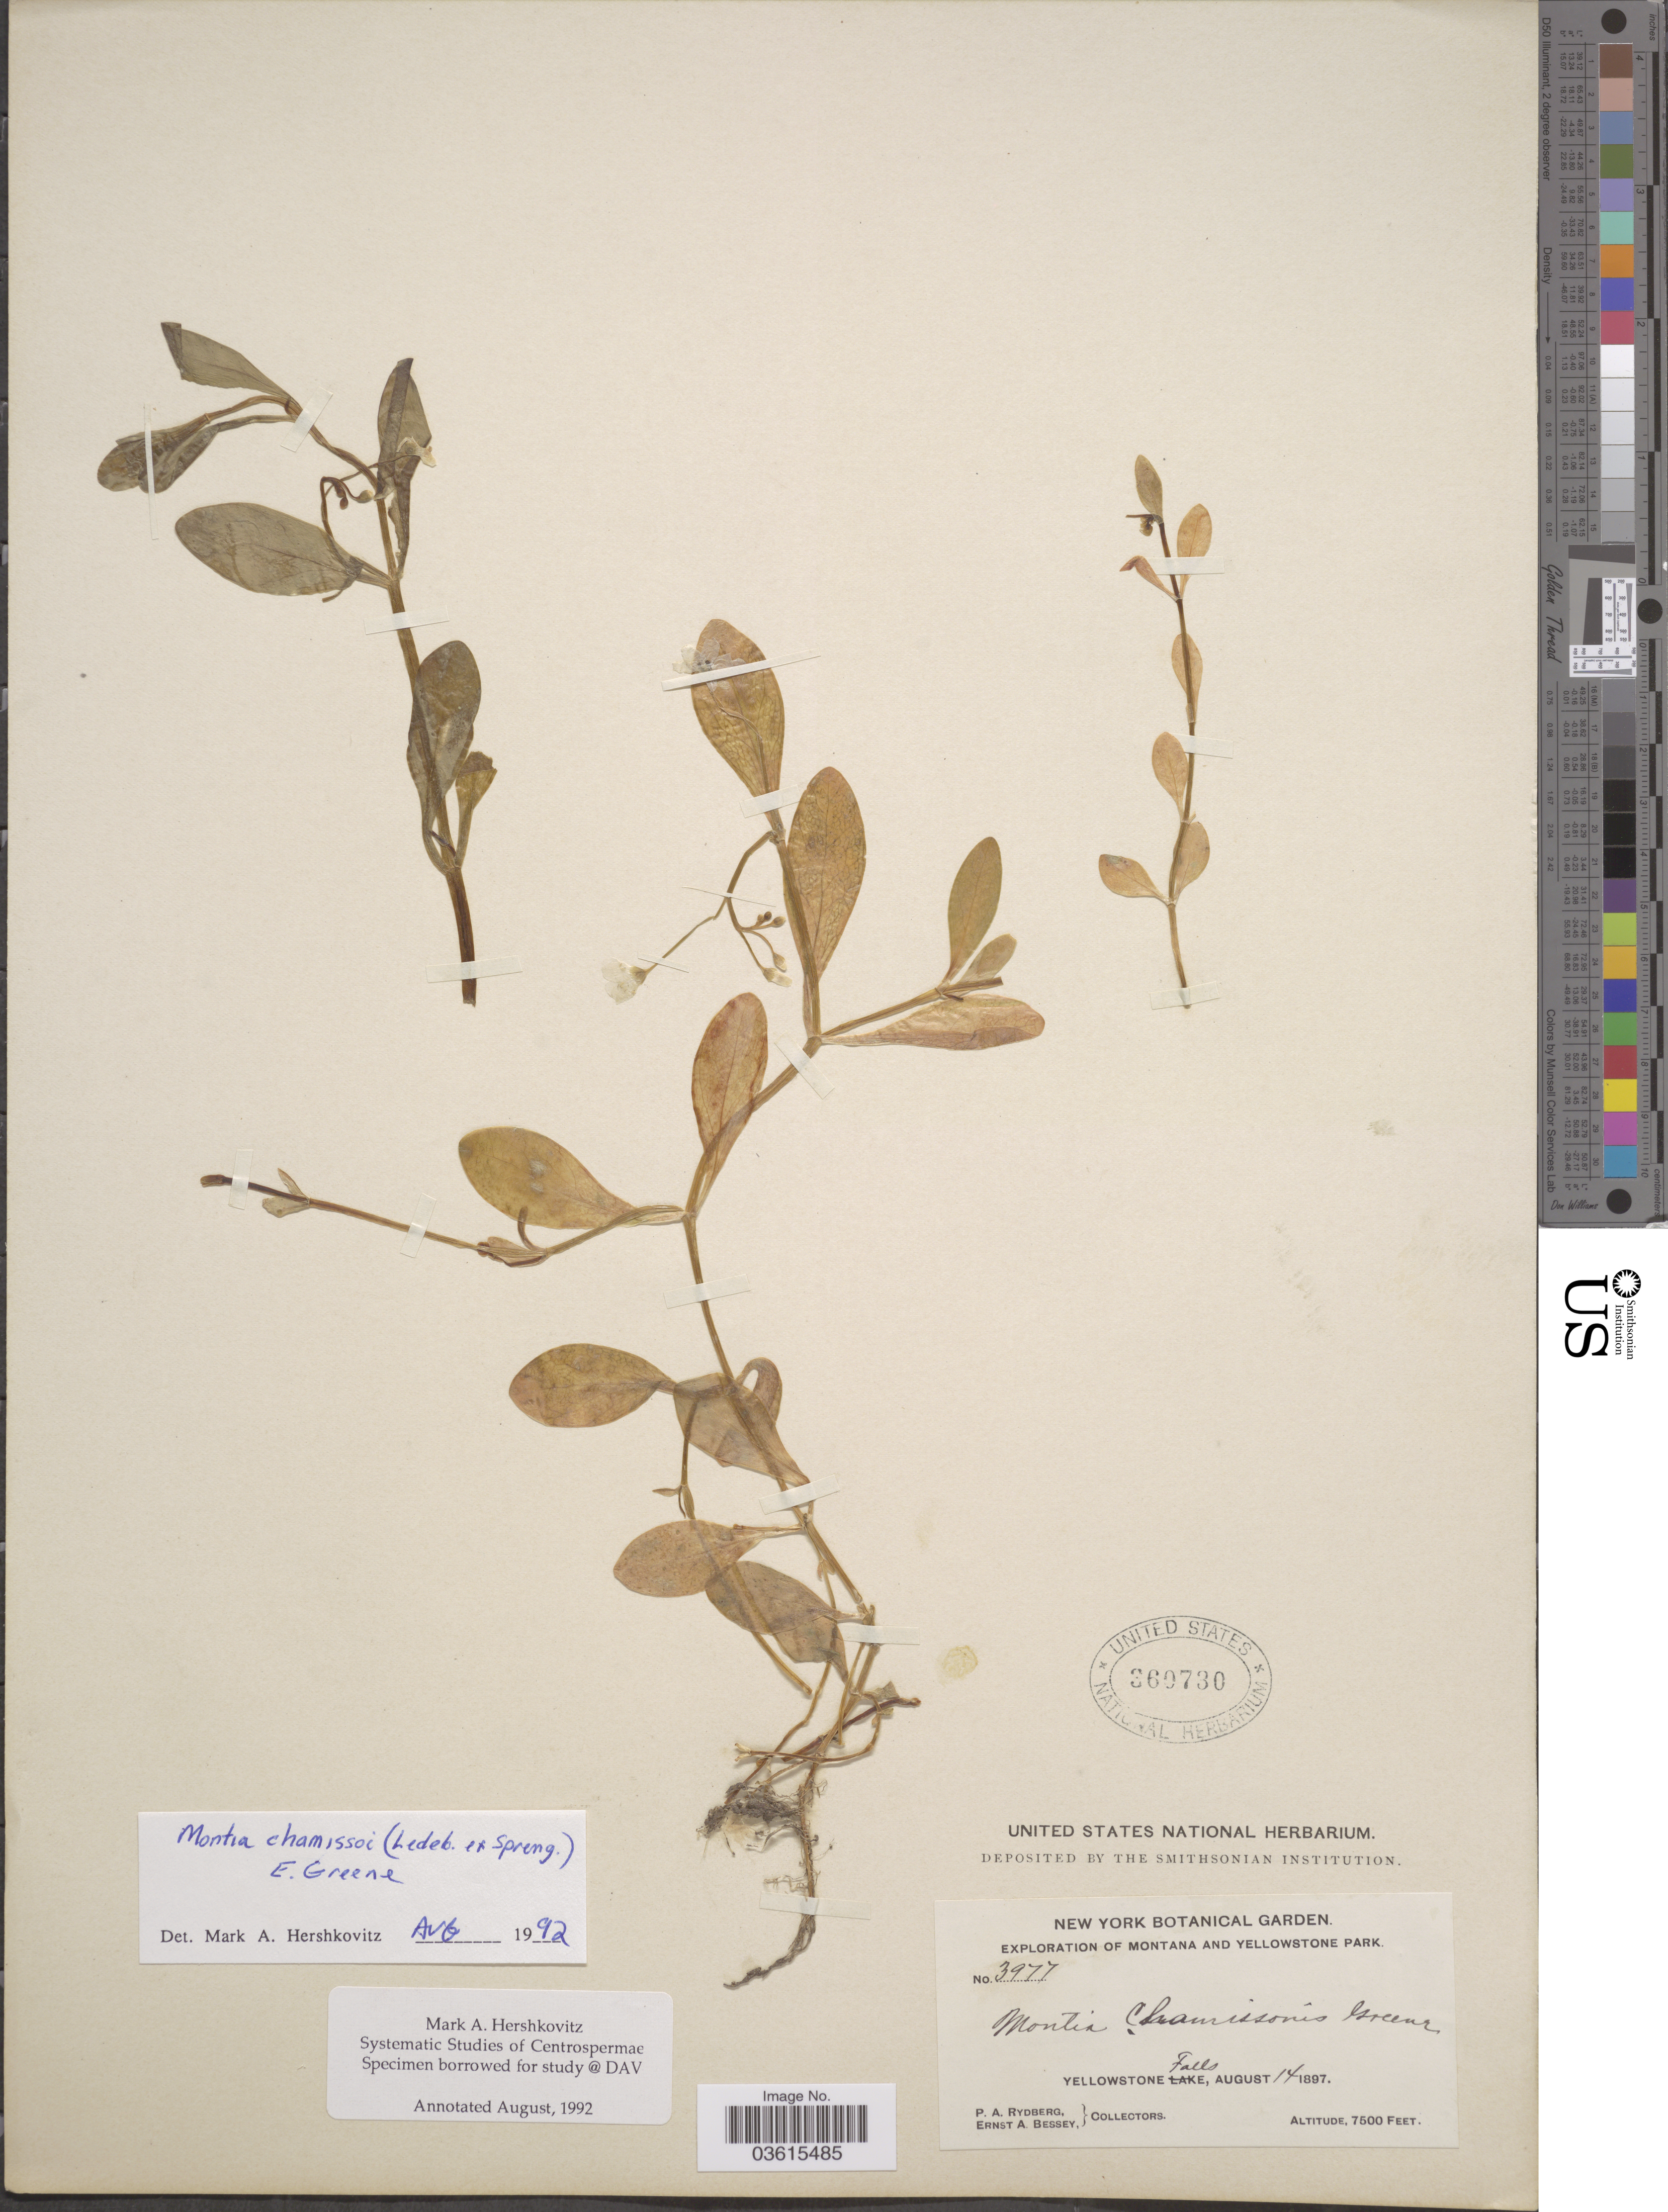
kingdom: Plantae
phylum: Tracheophyta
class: Magnoliopsida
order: Caryophyllales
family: Montiaceae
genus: Montia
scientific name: Montia chamissoi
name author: (Ledeb. ex Spreng.) Greene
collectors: P. A. Rydberg & E. A. Bessey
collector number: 3977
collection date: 1897-08-14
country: United States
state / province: Montana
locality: Yellowstone Park. Yellowstone Falls.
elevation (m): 2286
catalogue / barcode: US 360730